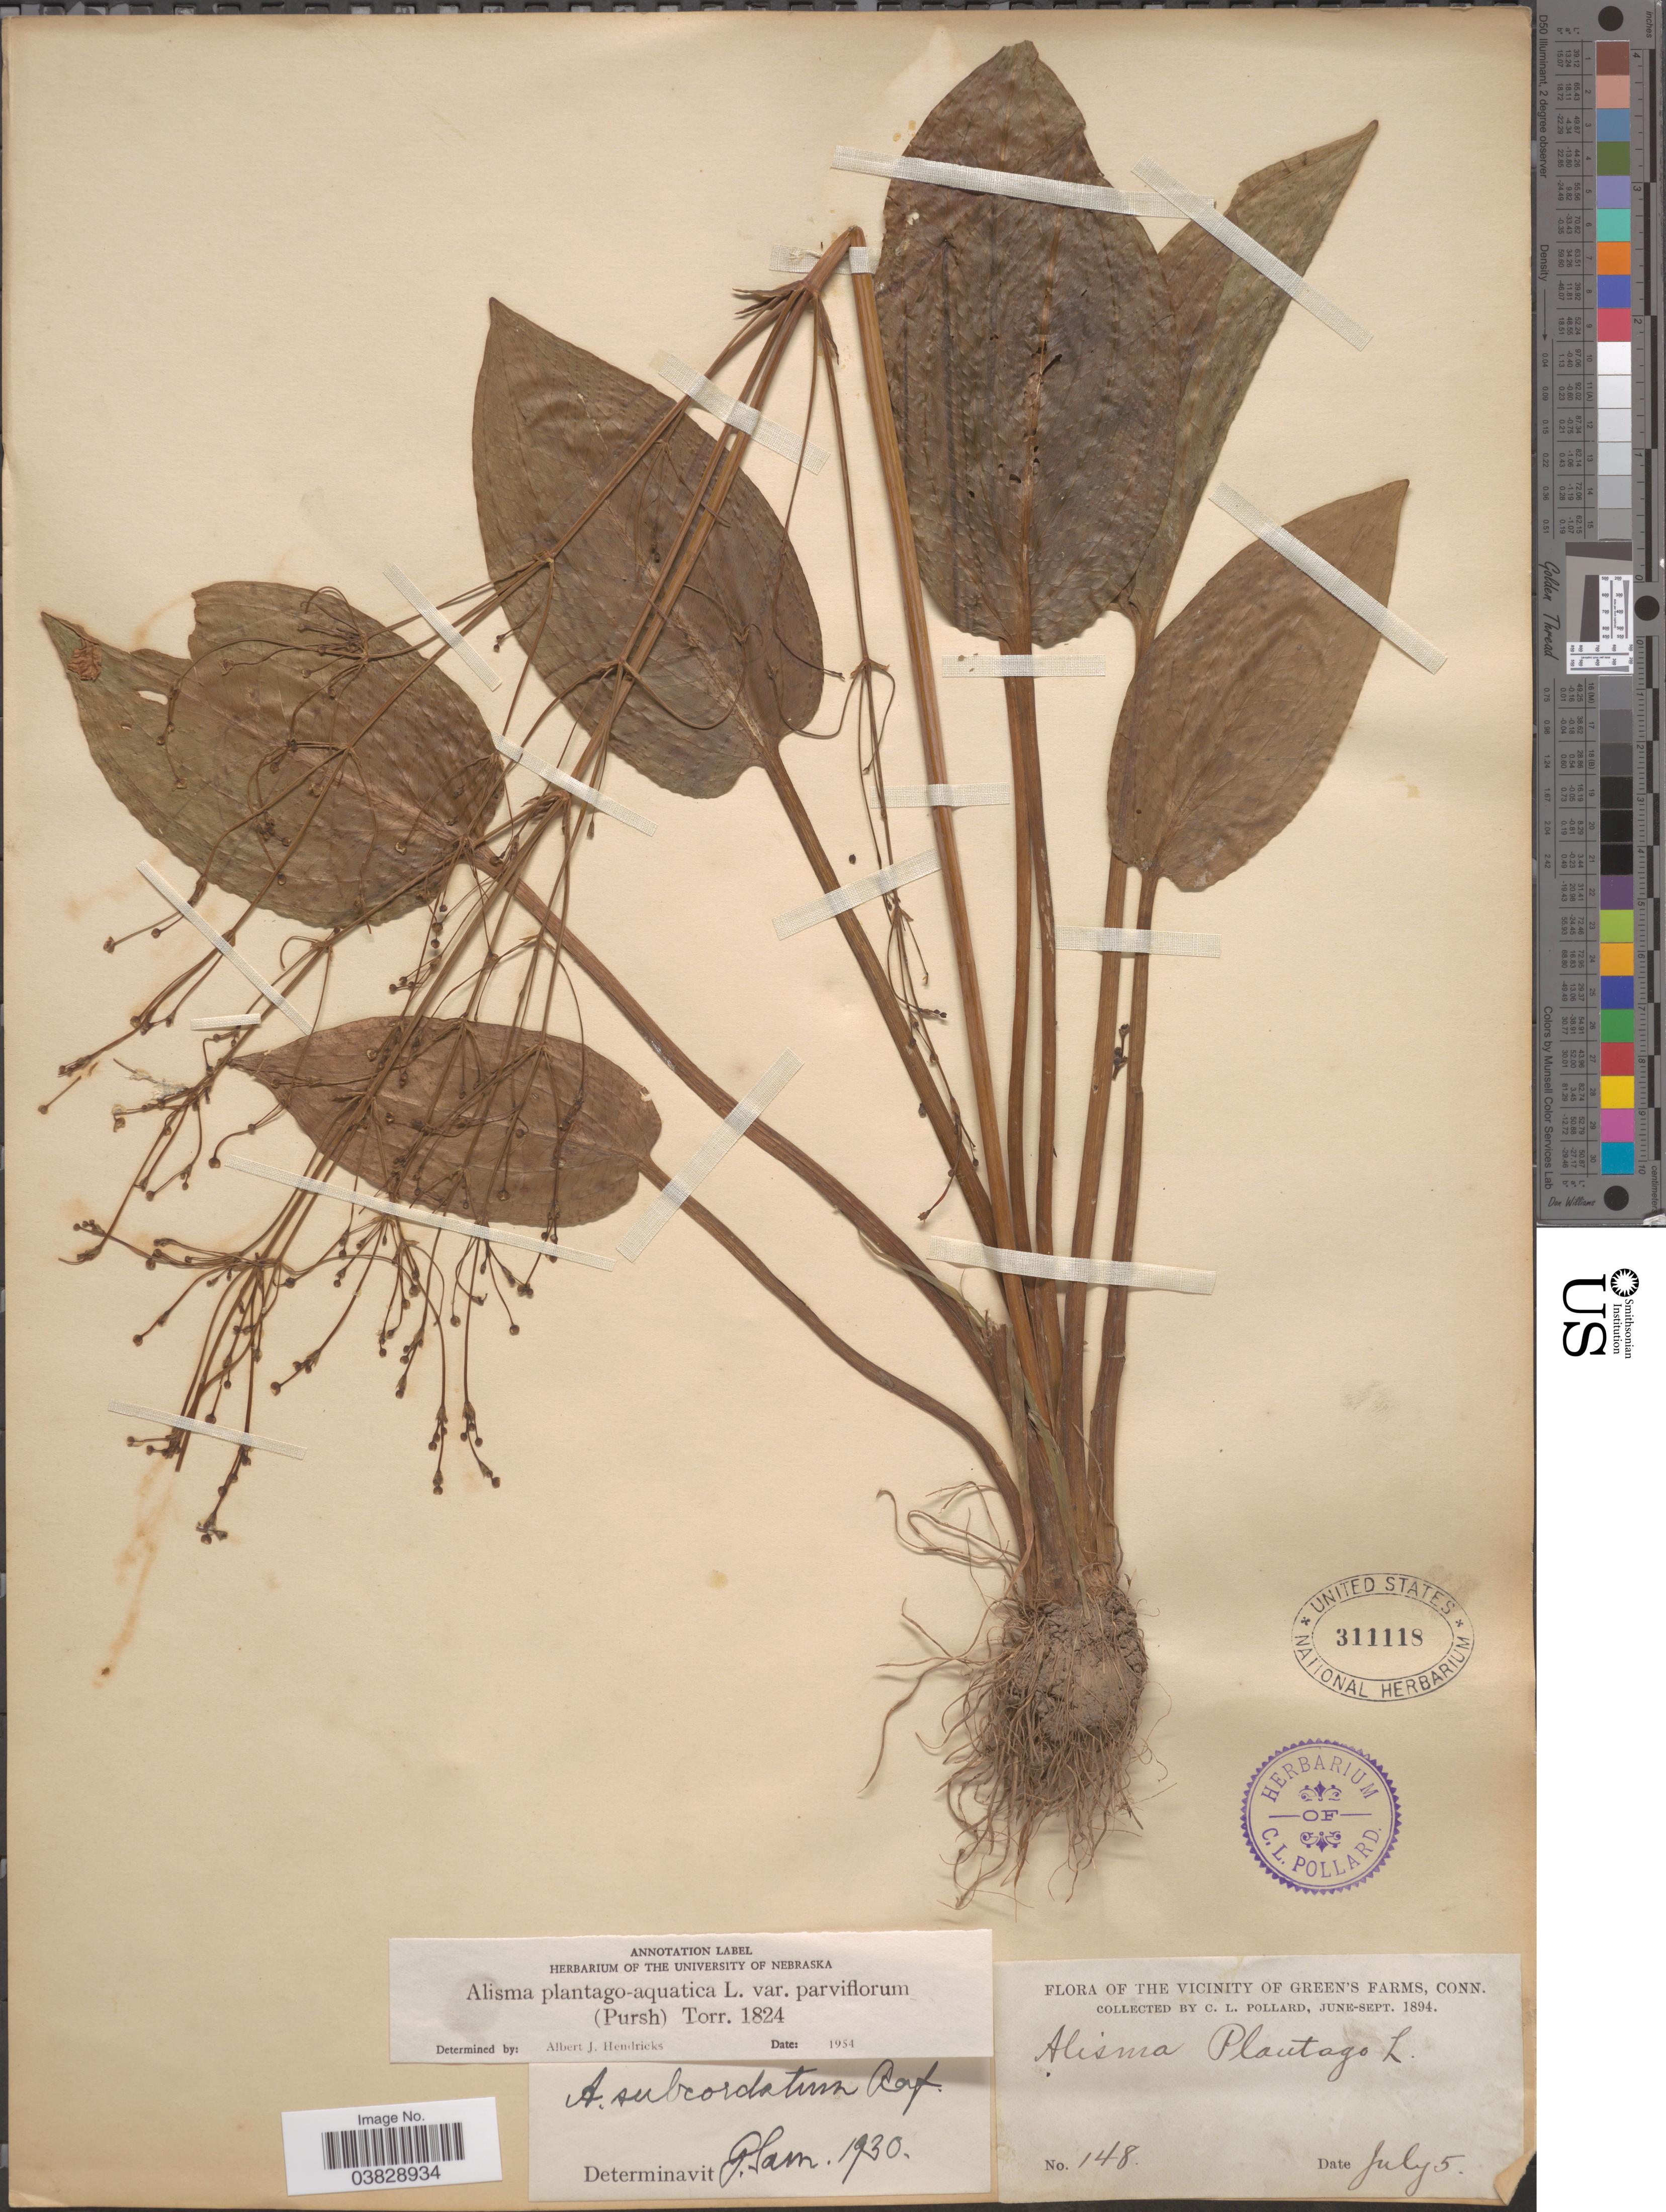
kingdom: Plantae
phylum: Tracheophyta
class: Liliopsida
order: Alismatales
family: Alismataceae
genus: Alisma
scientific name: Alisma plantago-aquatica var. parviflorum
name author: (Pursh) Torr.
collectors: C. L. Pollard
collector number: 148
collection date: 1894-07-05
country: United States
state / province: Connecticut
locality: The Vicinity of Green's Farms.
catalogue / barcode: US 311118